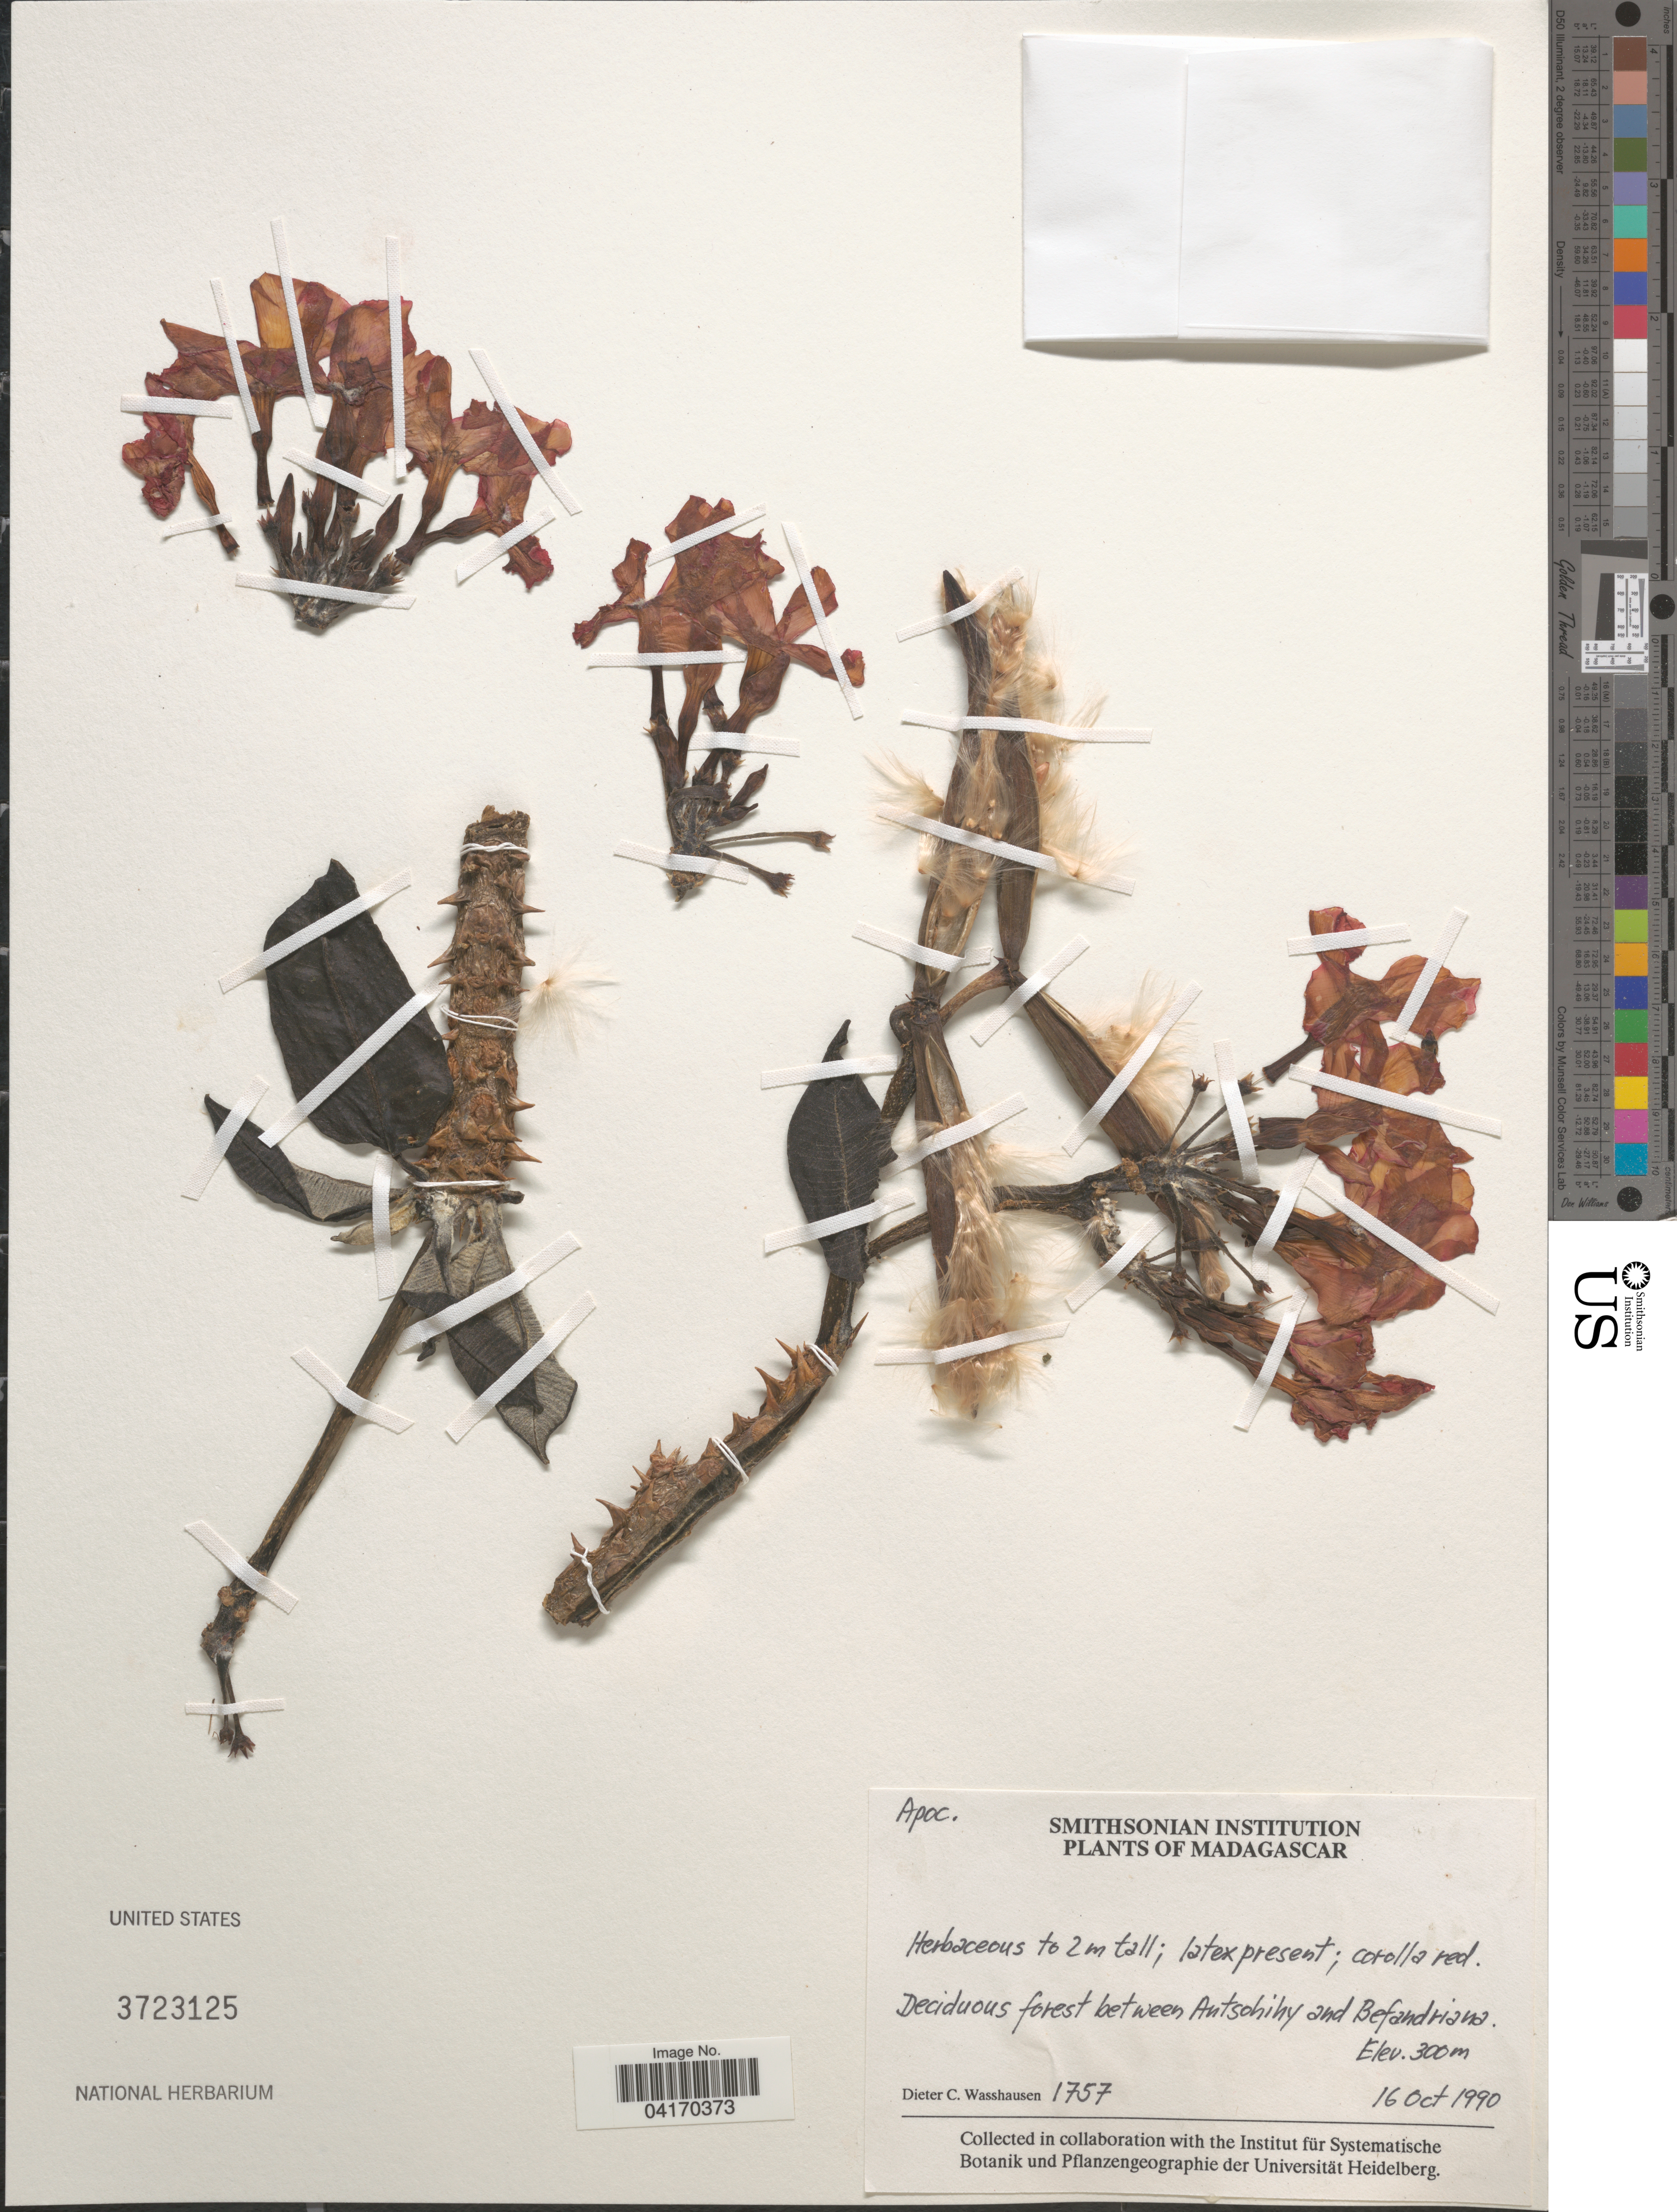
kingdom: Plantae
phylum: Tracheophyta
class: Magnoliopsida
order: Gentianales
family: Apocynaceae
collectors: D. C. Wasshausen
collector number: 1757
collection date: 1990-10-16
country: Madagascar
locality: Deciduous forest between Antsohihy and Befandriana.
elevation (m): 300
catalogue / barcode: US 3723125